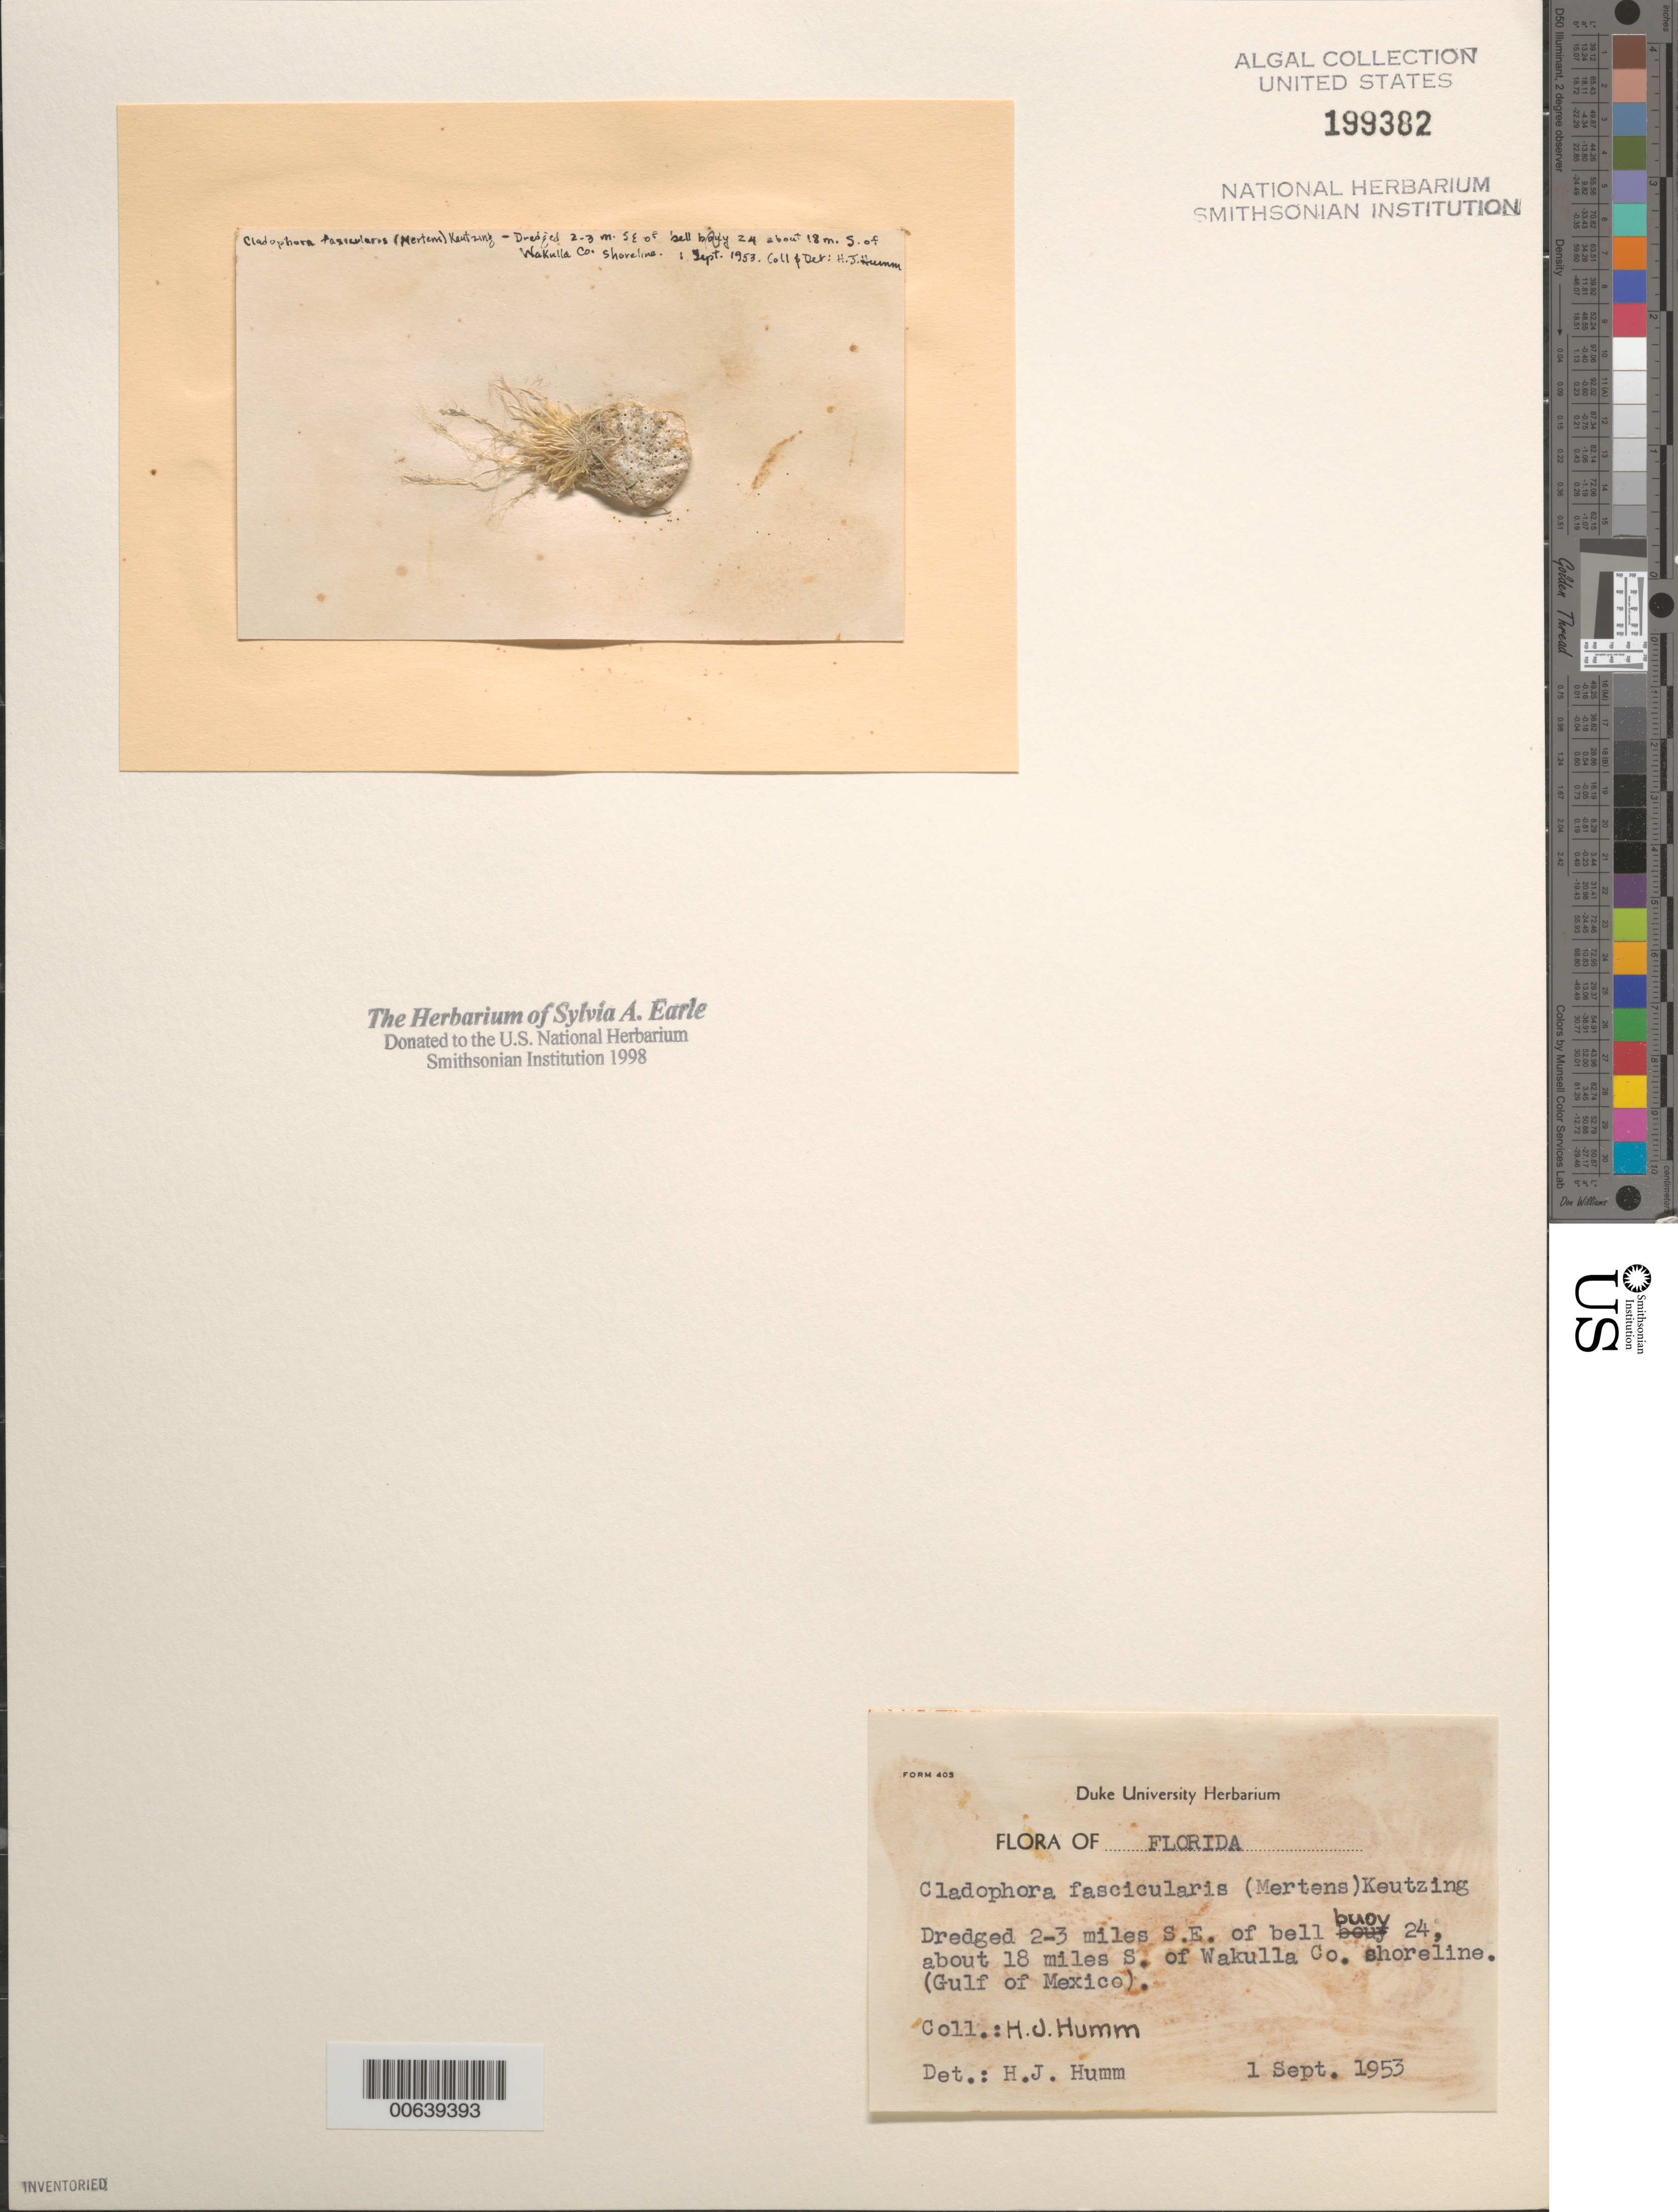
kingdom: Plantae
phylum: Chlorophyta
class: Ulvophyceae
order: Ulvales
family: Ulvaceae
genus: Ulva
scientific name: Ulva linza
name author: L.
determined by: Algae name updating Project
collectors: H. J. Humm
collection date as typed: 01 Sep 1953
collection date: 1953-09-01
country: United States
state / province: Florida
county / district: Wakulla County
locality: Gulf of Mexico 2-3 miles southeast of bell buoy 24, ca. 18 miles south of county shoreline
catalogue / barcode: US 199382